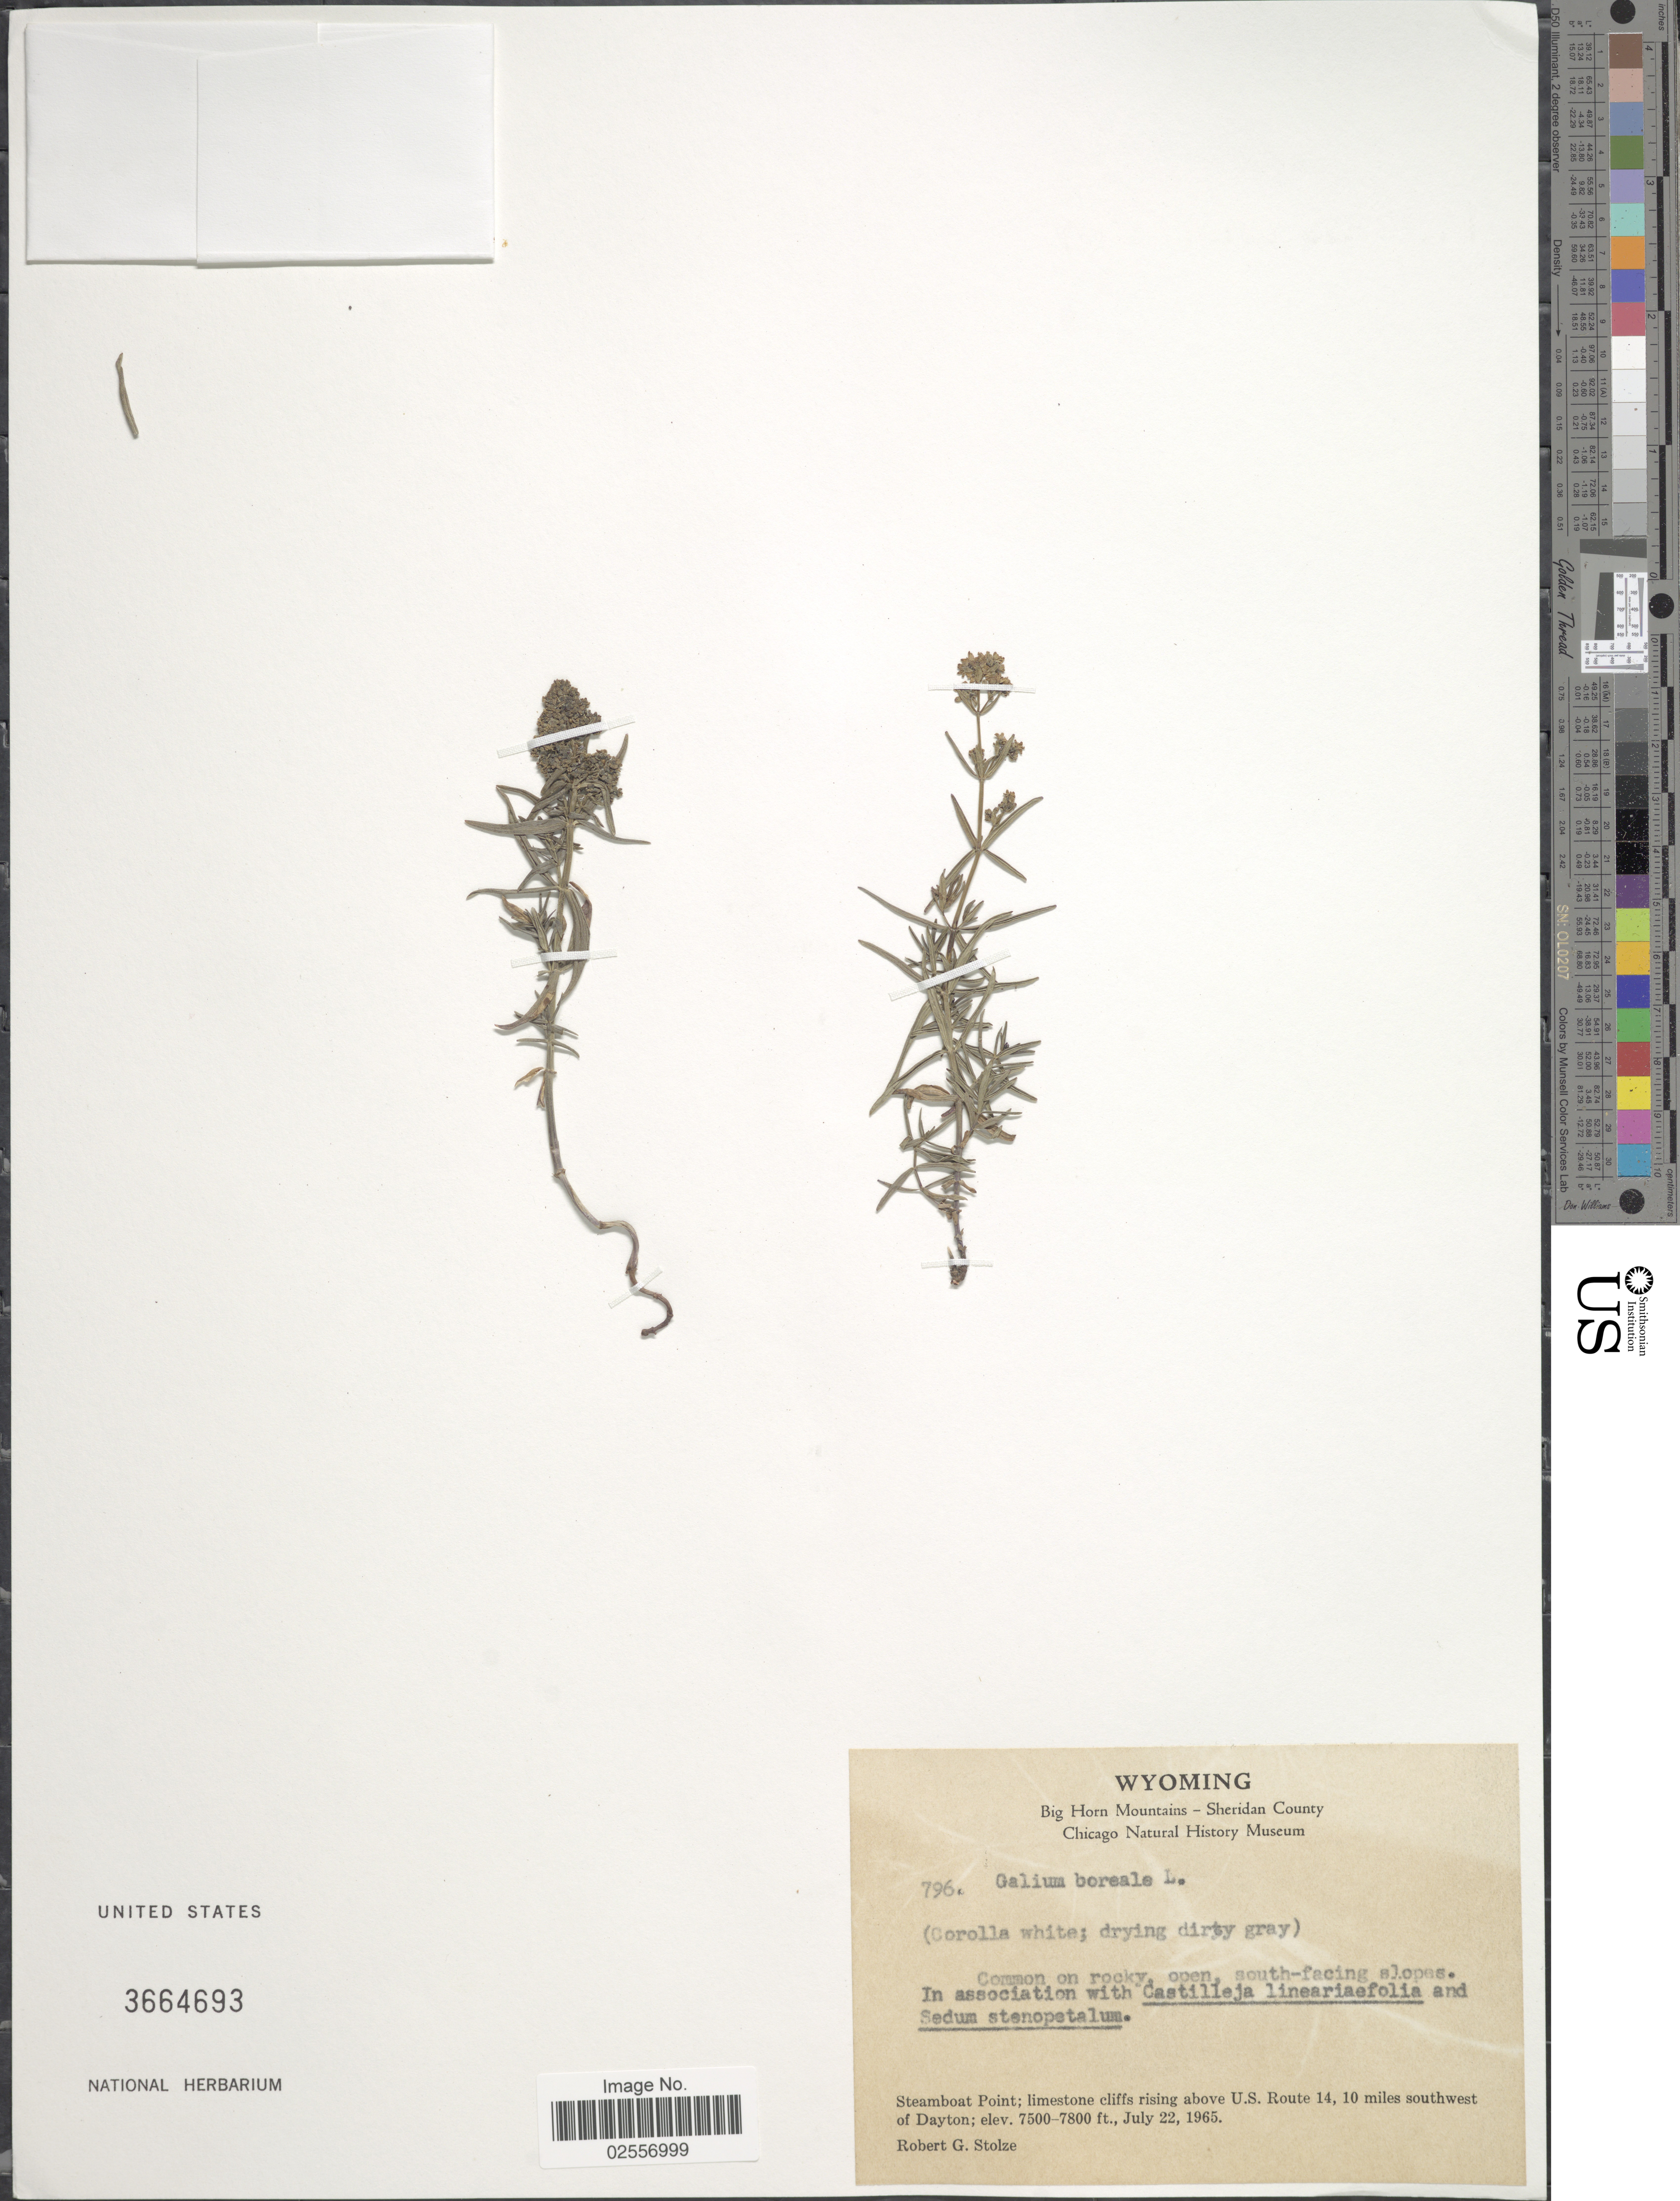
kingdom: Plantae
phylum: Tracheophyta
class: Magnoliopsida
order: Gentianales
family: Rubiaceae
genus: Galium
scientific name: Galium boreale L.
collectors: R. G. Stolze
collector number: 796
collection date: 1965-07-22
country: United States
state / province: Wyoming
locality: Steamboat Point, limestone cliffs rising above U.S. Route 14, 10 miles southwest of Dayton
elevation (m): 2286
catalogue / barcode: US 3664693